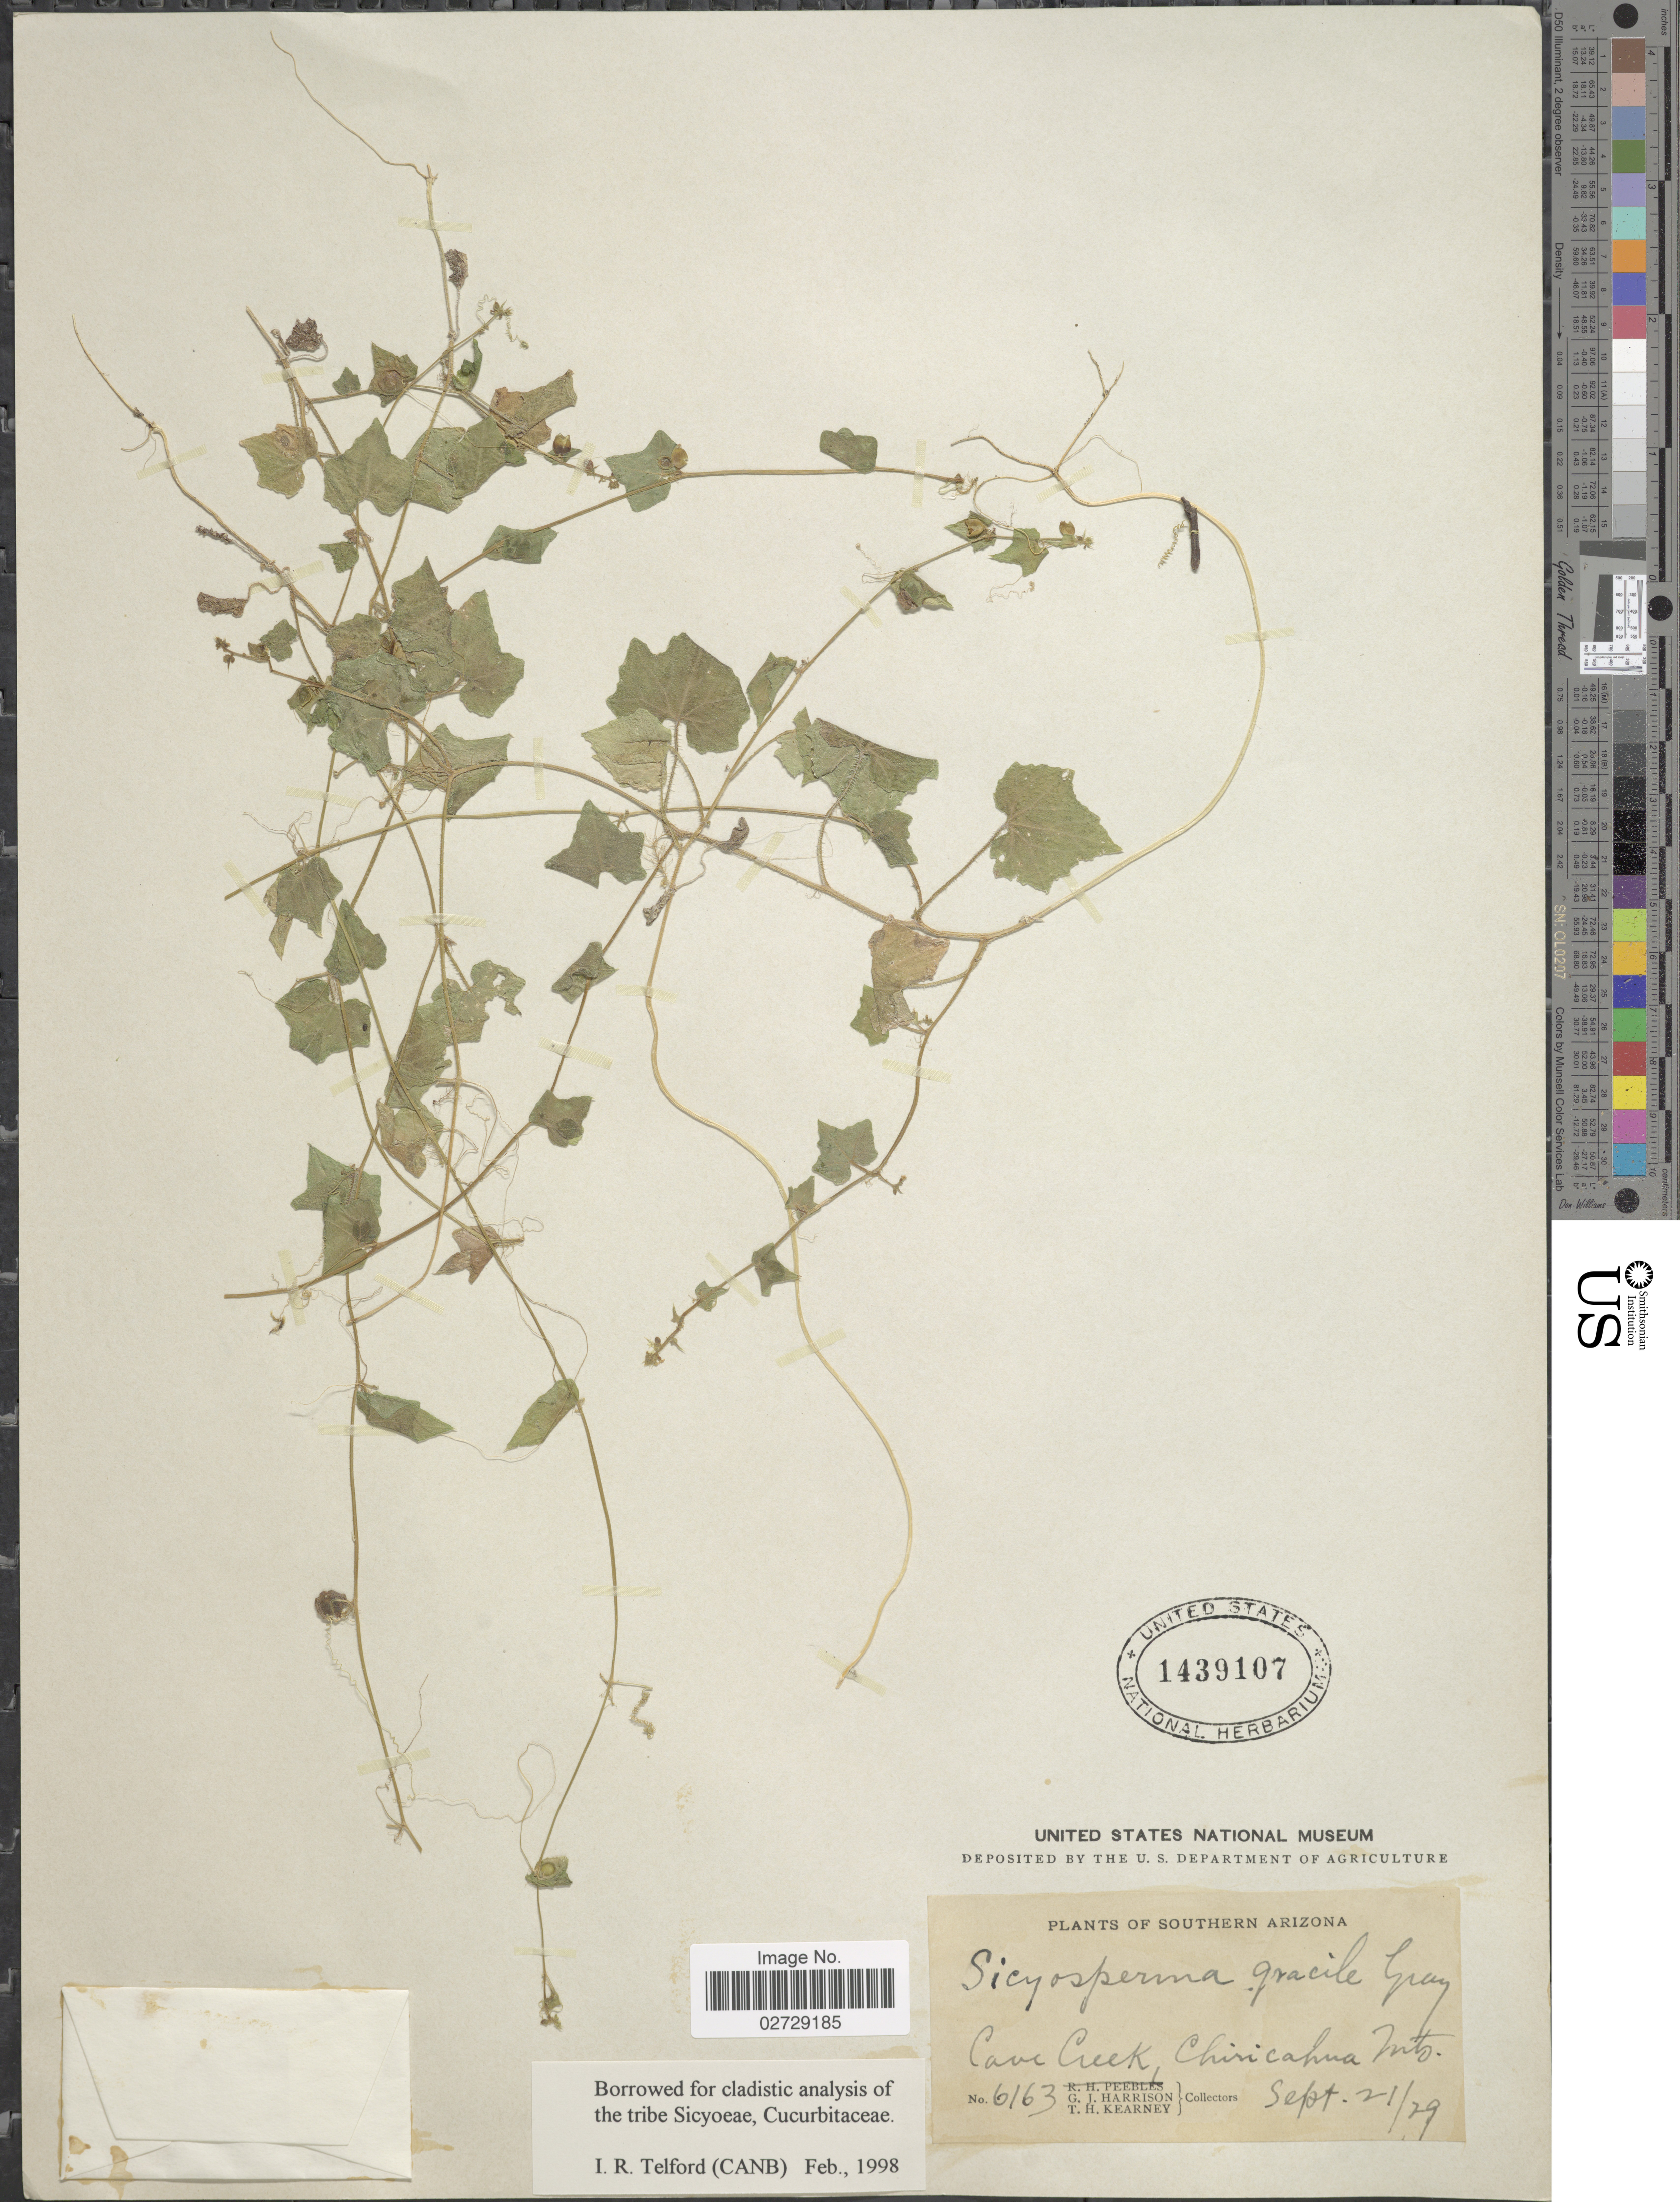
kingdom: Plantae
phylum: Tracheophyta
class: Magnoliopsida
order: Cucurbitales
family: Cucurbitaceae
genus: Sicyosperma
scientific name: Sicyosperma gracile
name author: A. Gray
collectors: G. J. Harrison & T. H. Kearney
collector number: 6163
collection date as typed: Transcribed d/m/y: 21/9/29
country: United States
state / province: Arizona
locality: Southern Arizona. Cave Creek, Chiricahua Mts.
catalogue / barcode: US 1439107